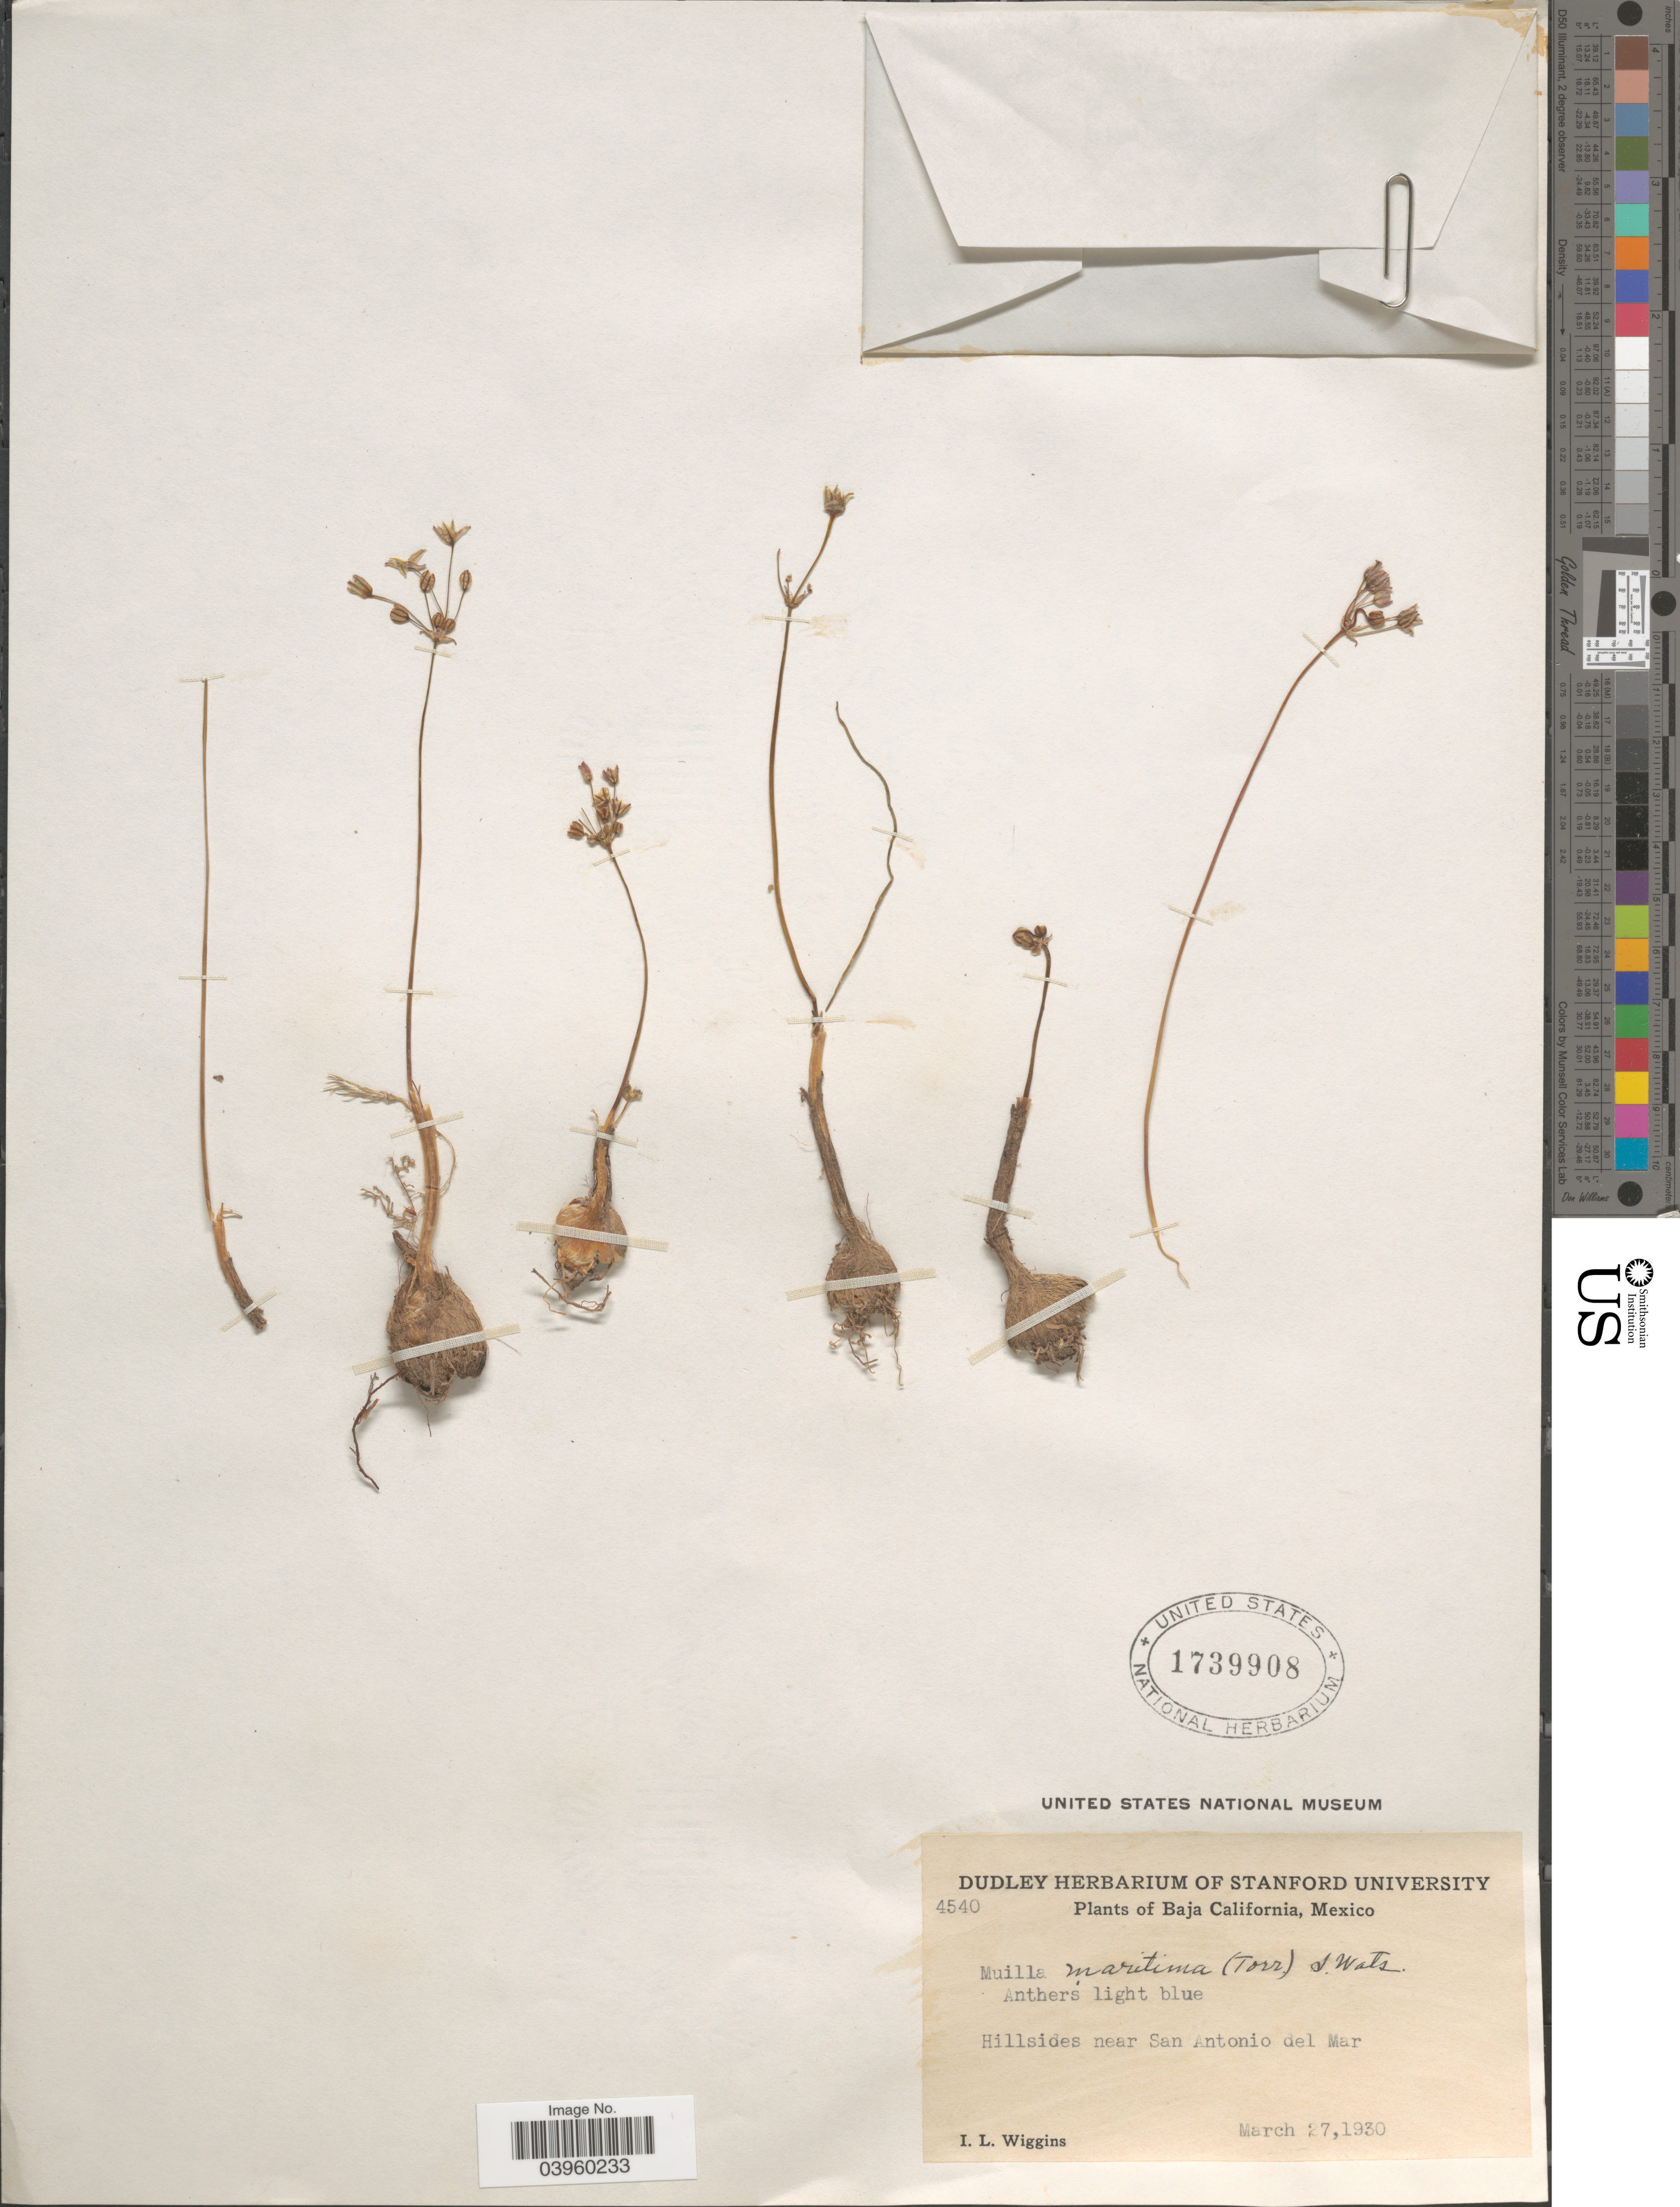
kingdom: Plantae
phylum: Tracheophyta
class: Liliopsida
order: Asparagales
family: Asparagaceae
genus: Muilla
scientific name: Muilla maritima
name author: (Torr.) S. Watson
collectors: I. L. Wiggins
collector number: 4540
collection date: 1930-03-27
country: Mexico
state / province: Baja California Norte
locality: Hillsides near San Antonio del Mar.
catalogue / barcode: US 1739908